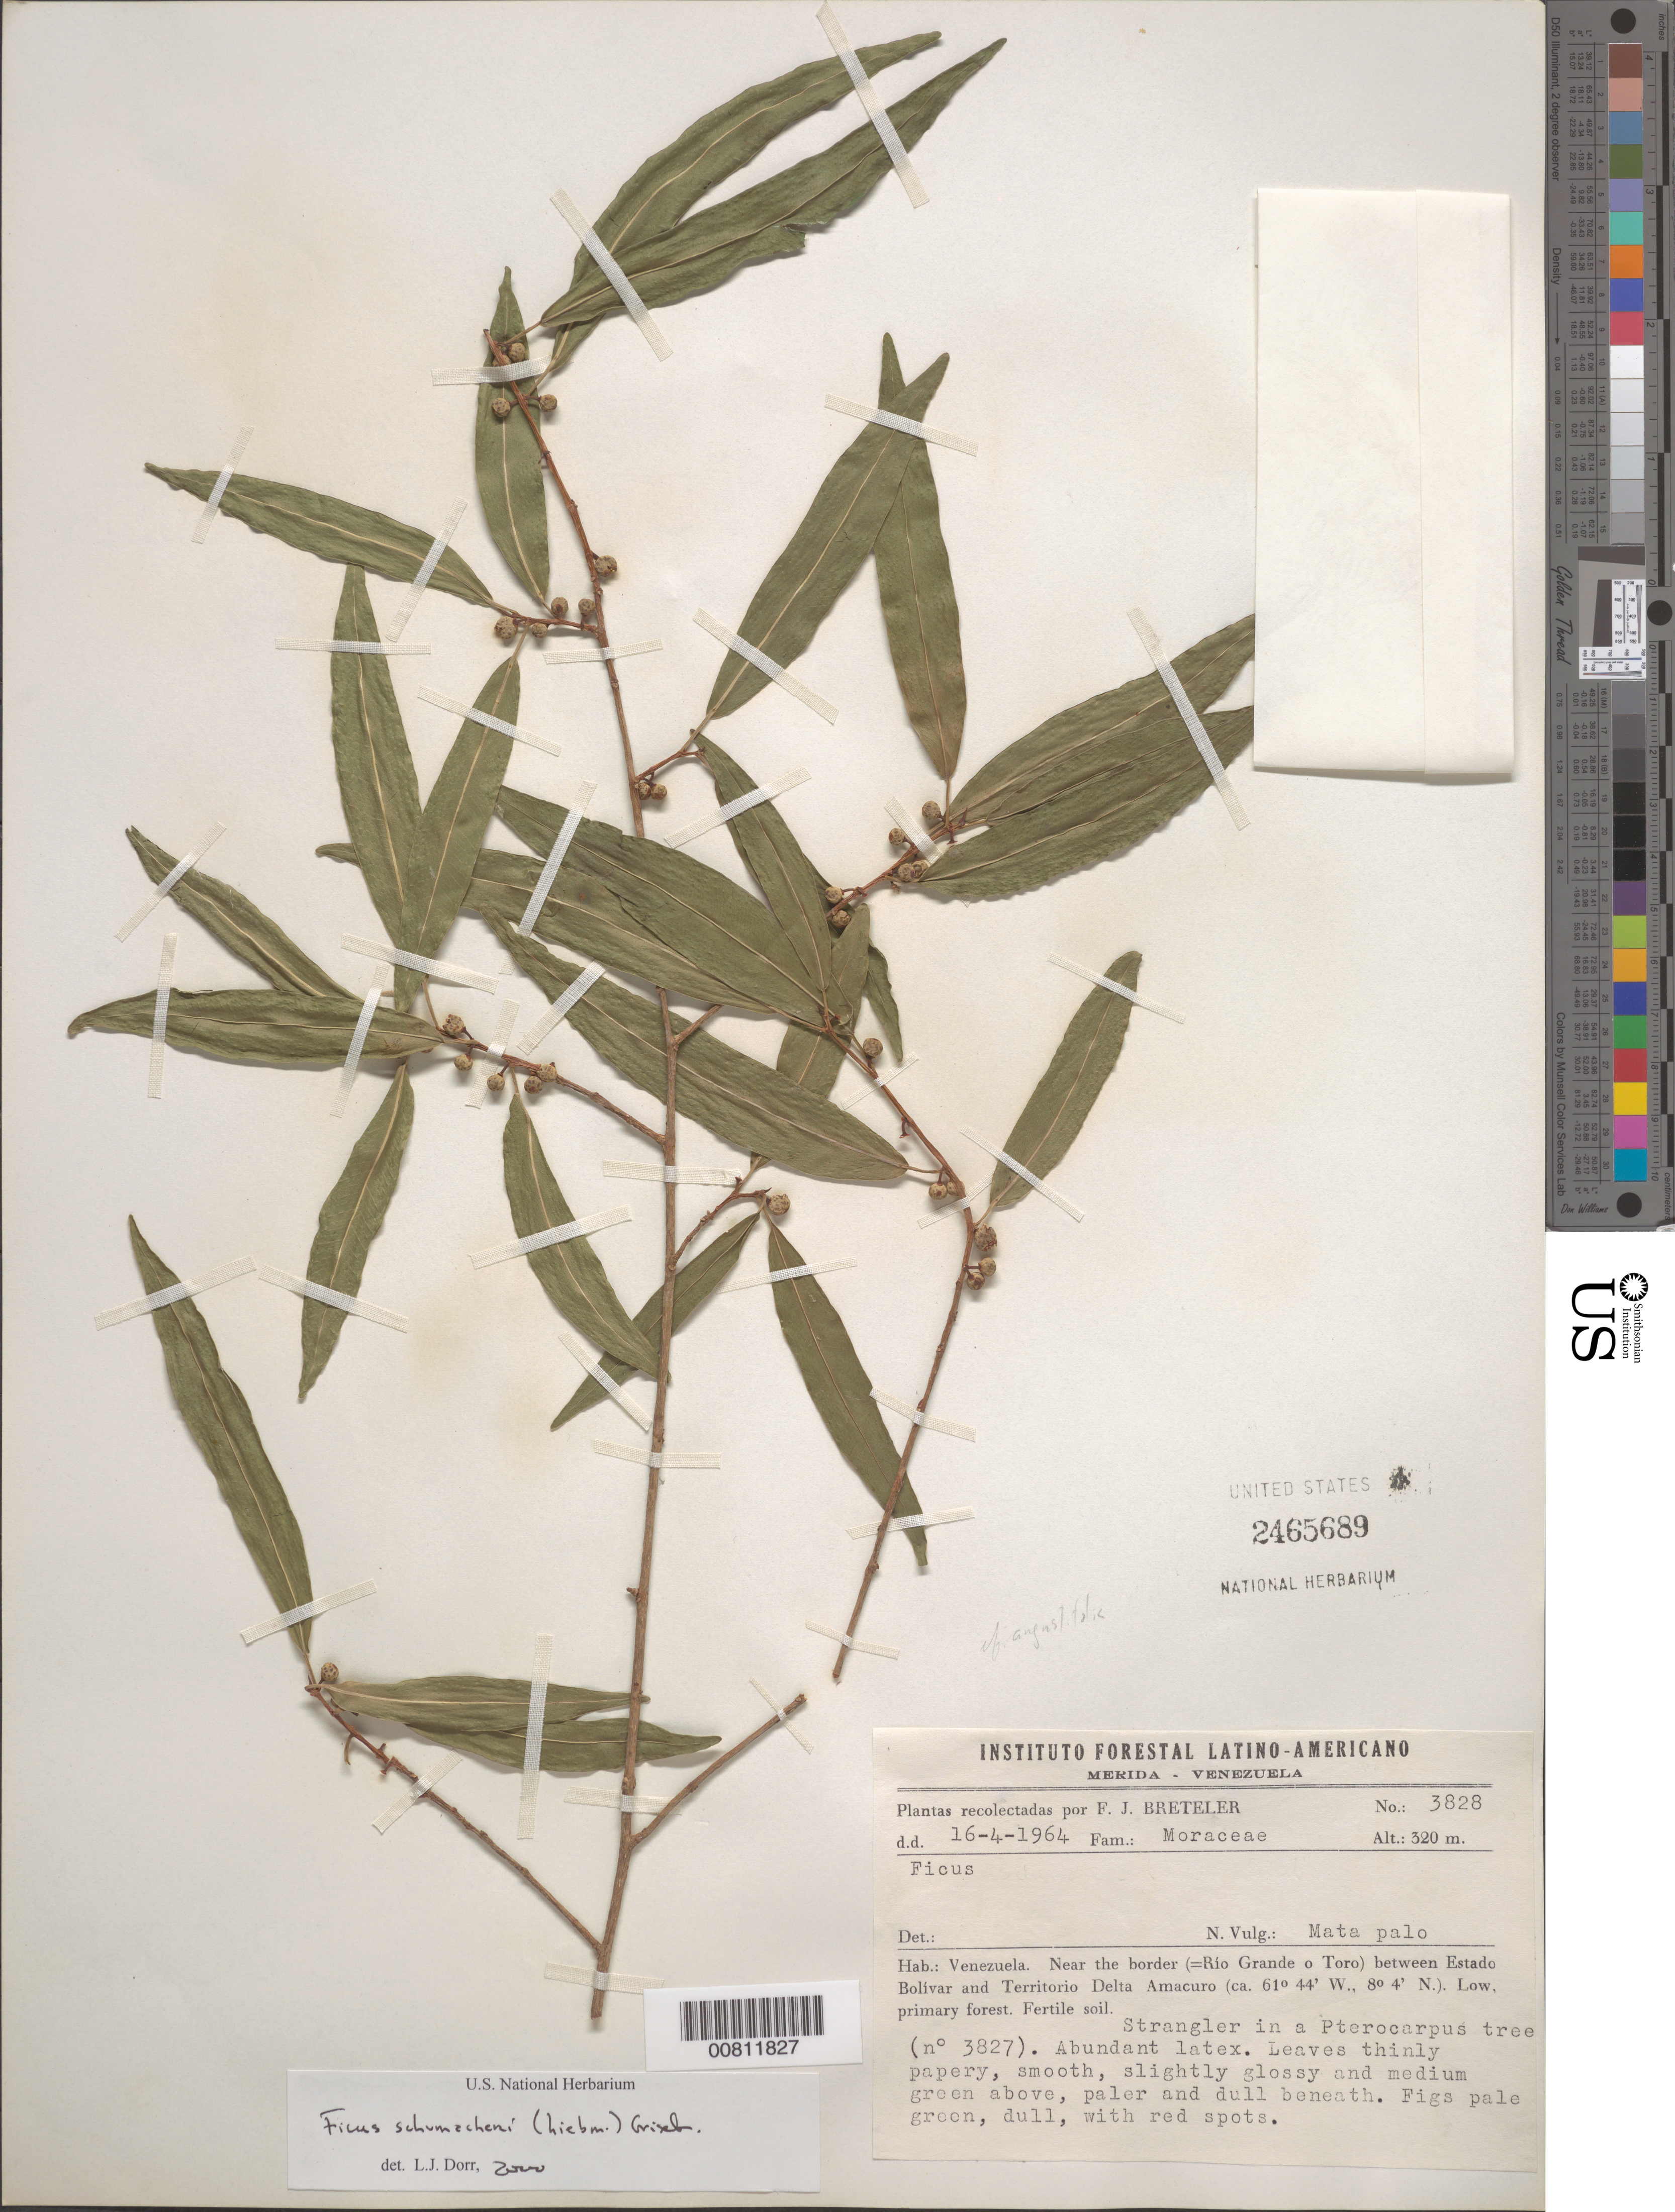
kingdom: Plantae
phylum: Tracheophyta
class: Magnoliopsida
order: Rosales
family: Moraceae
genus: Ficus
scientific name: Ficus schumacheri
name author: (Liebm.) Griseb.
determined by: Dorr, L. J., (BOT), Smithsonian Institution - National Museum of Natural History (UNITED STATES)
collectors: F. J. Breteler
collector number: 3828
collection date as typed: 16-Apr-64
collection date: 1964-04-16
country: Venezuela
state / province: Bolívar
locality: Río Grande o Toro, near border between Estado Bolívar and Territorío Delta Amacuro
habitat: Low, primary forest with fertile soil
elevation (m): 320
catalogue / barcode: US 2465689